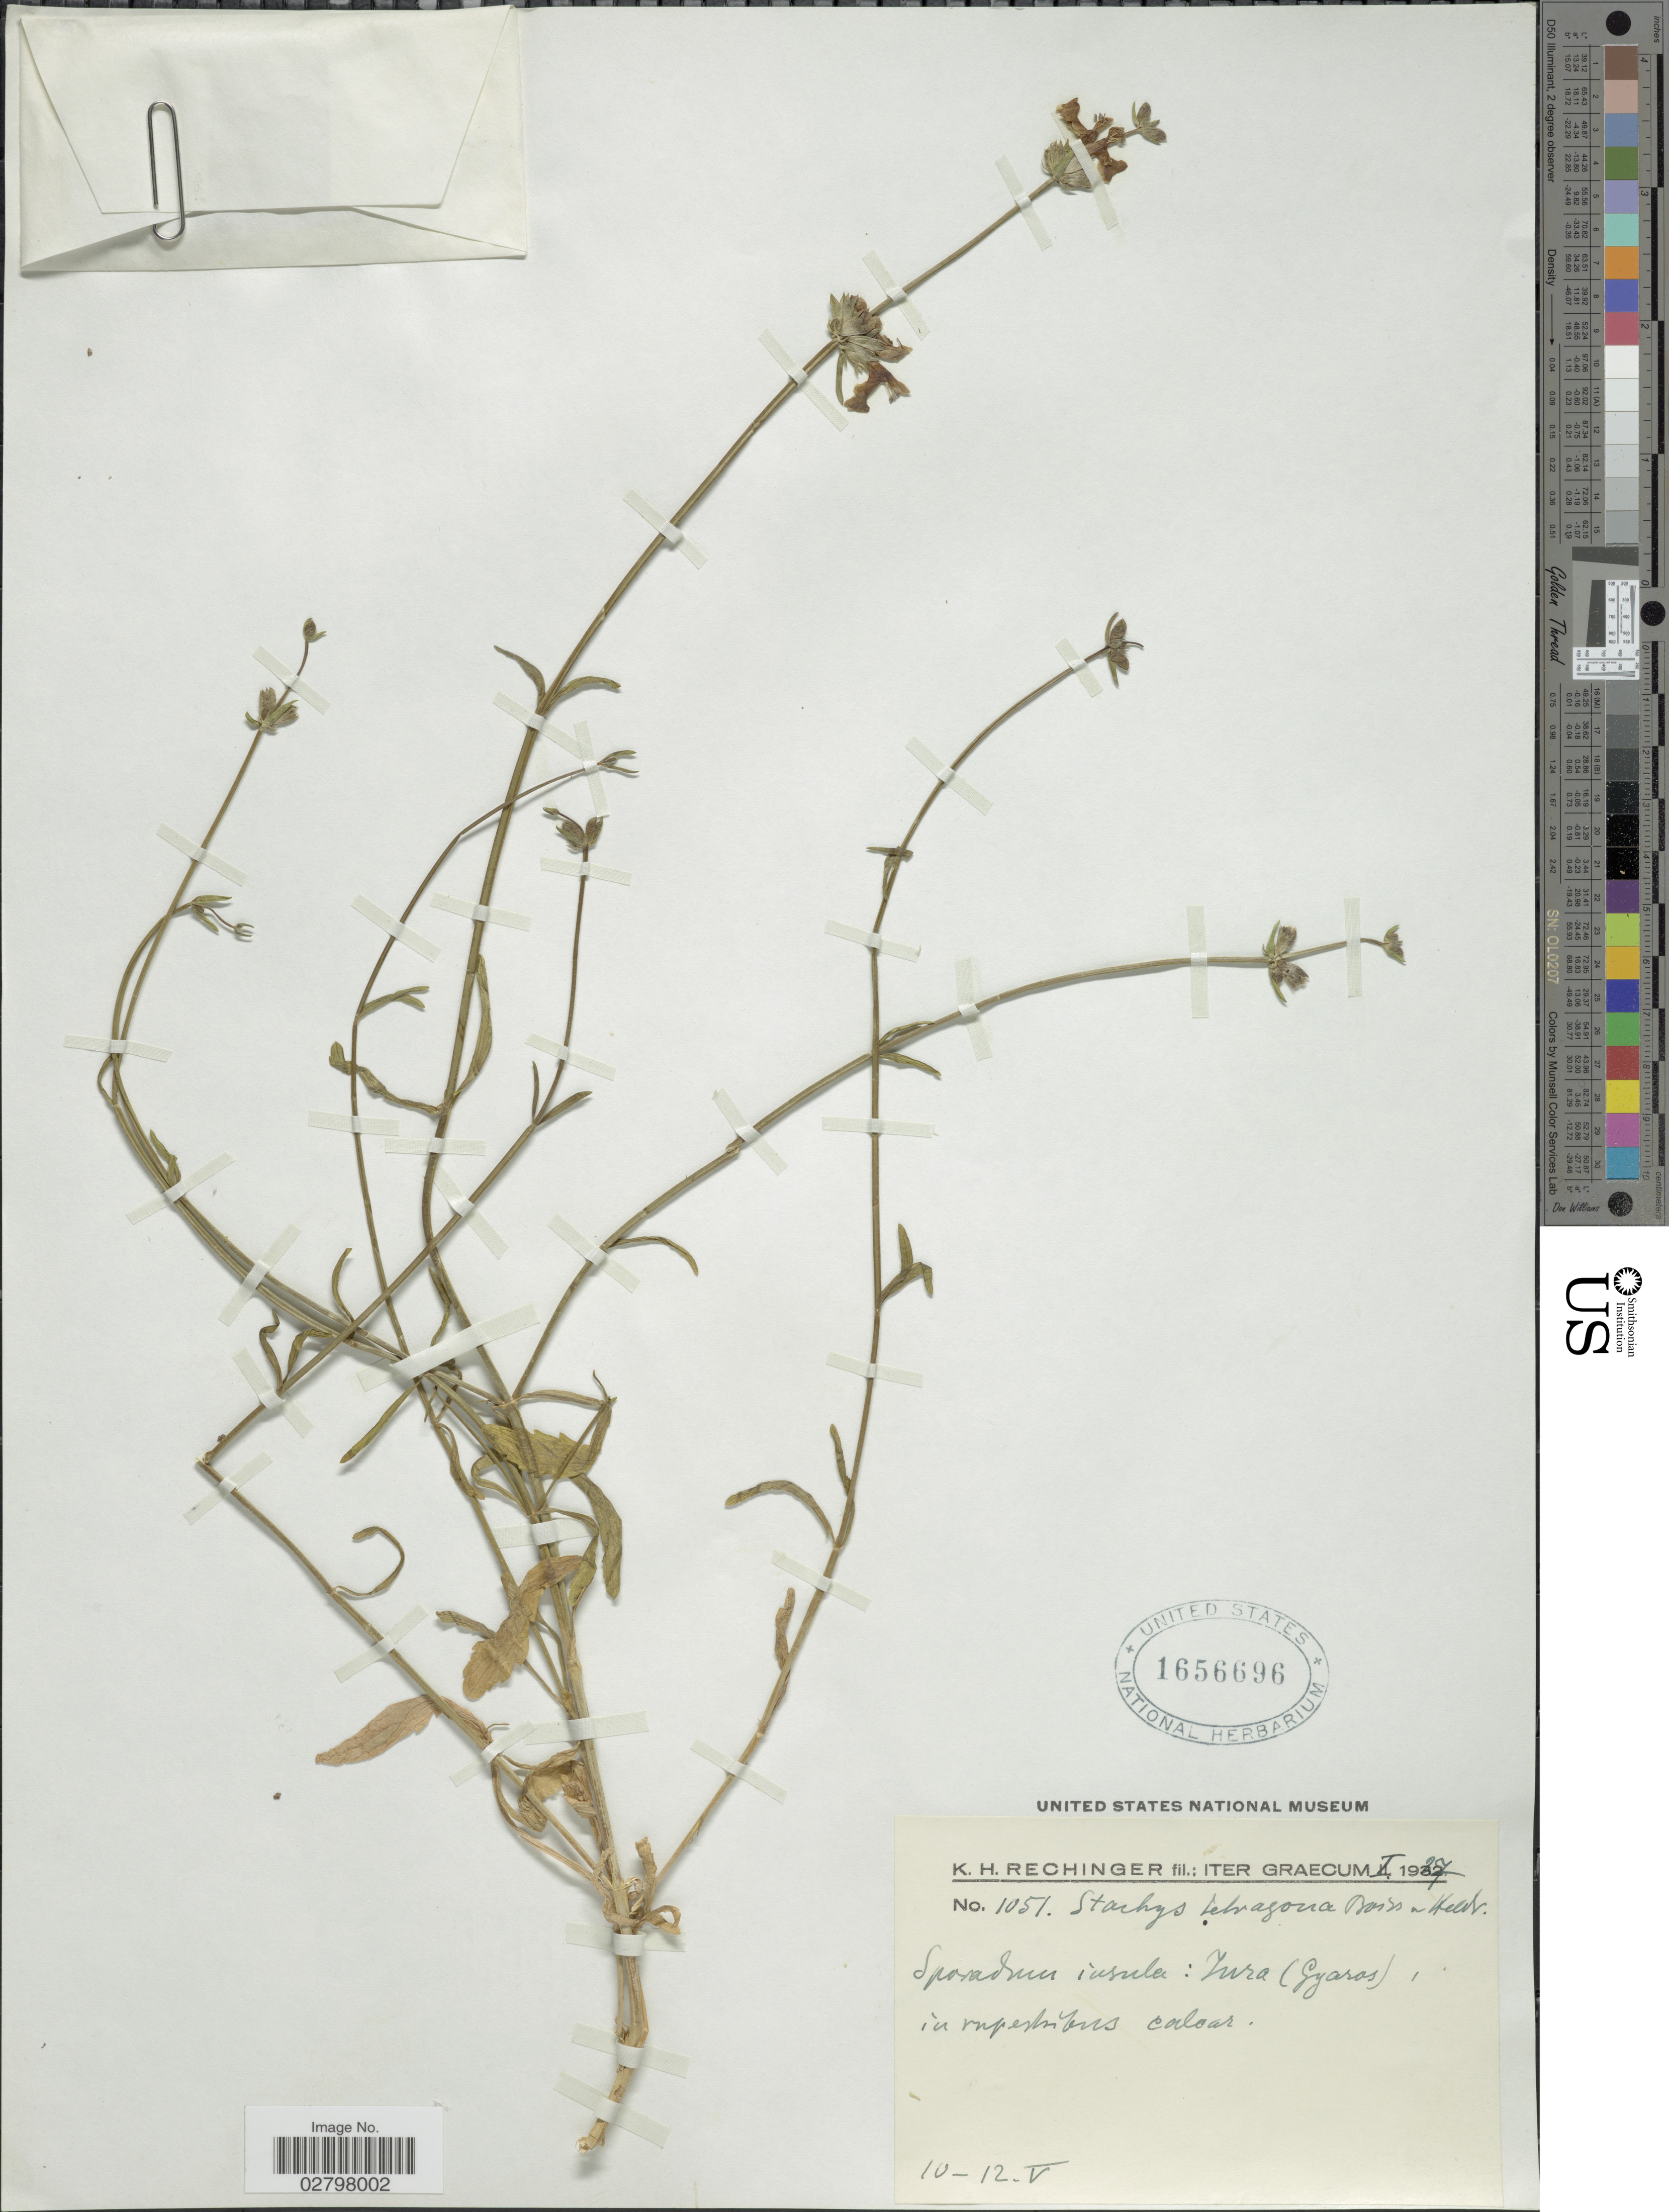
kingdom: Plantae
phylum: Tracheophyta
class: Magnoliopsida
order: Lamiales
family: Lamiaceae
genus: Stachys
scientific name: Stachys tetragona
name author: Boiss. & Heldr.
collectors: K. H. Rechinger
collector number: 1051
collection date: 1927-05-10/1927-05-12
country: Greece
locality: Sparadum insula: Tura (Gyaros), in rupestibus calcar.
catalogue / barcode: US 1656696